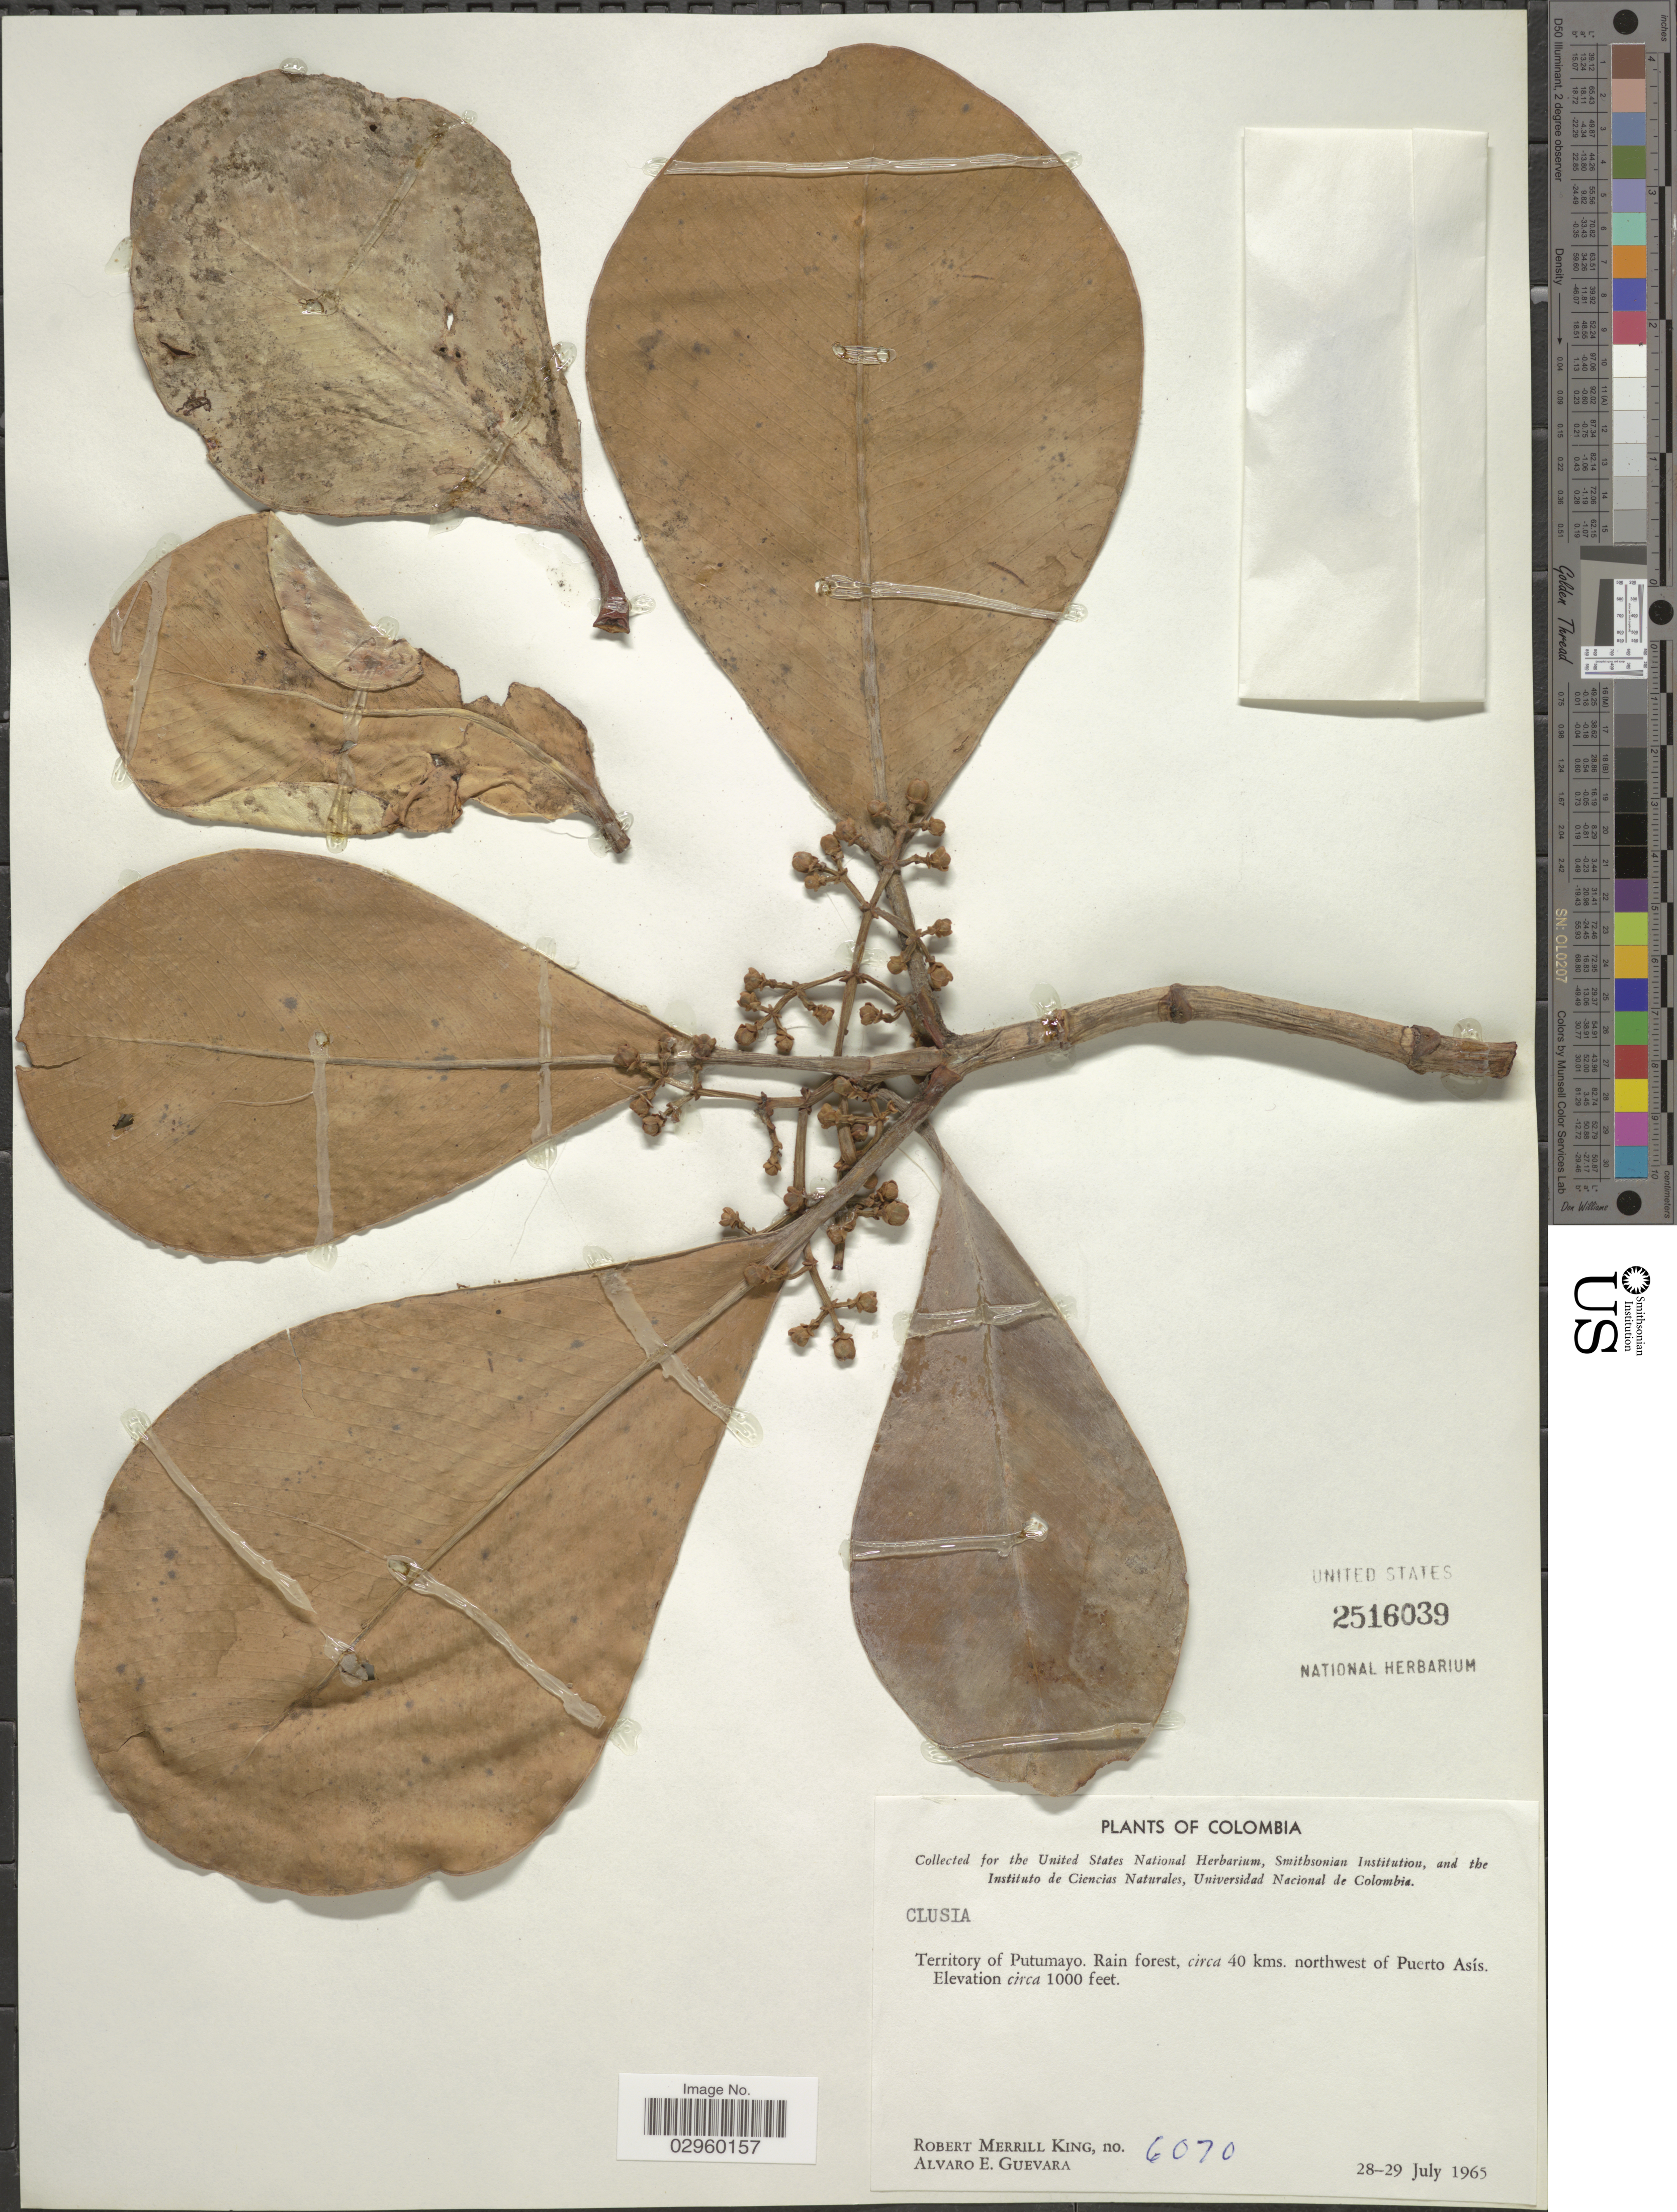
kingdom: Plantae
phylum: Tracheophyta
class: Magnoliopsida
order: Malpighiales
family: Clusiaceae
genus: Clusia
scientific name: Clusia sp.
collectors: R. M. King & A. E. Guevara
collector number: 6070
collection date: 1965-07-28/1965-07-29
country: Colombia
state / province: Putumayo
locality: Territory of Putumayo, Rain forest, circa 40 kms. northwest of Puerto Asís.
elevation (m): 305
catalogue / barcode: US 2516039